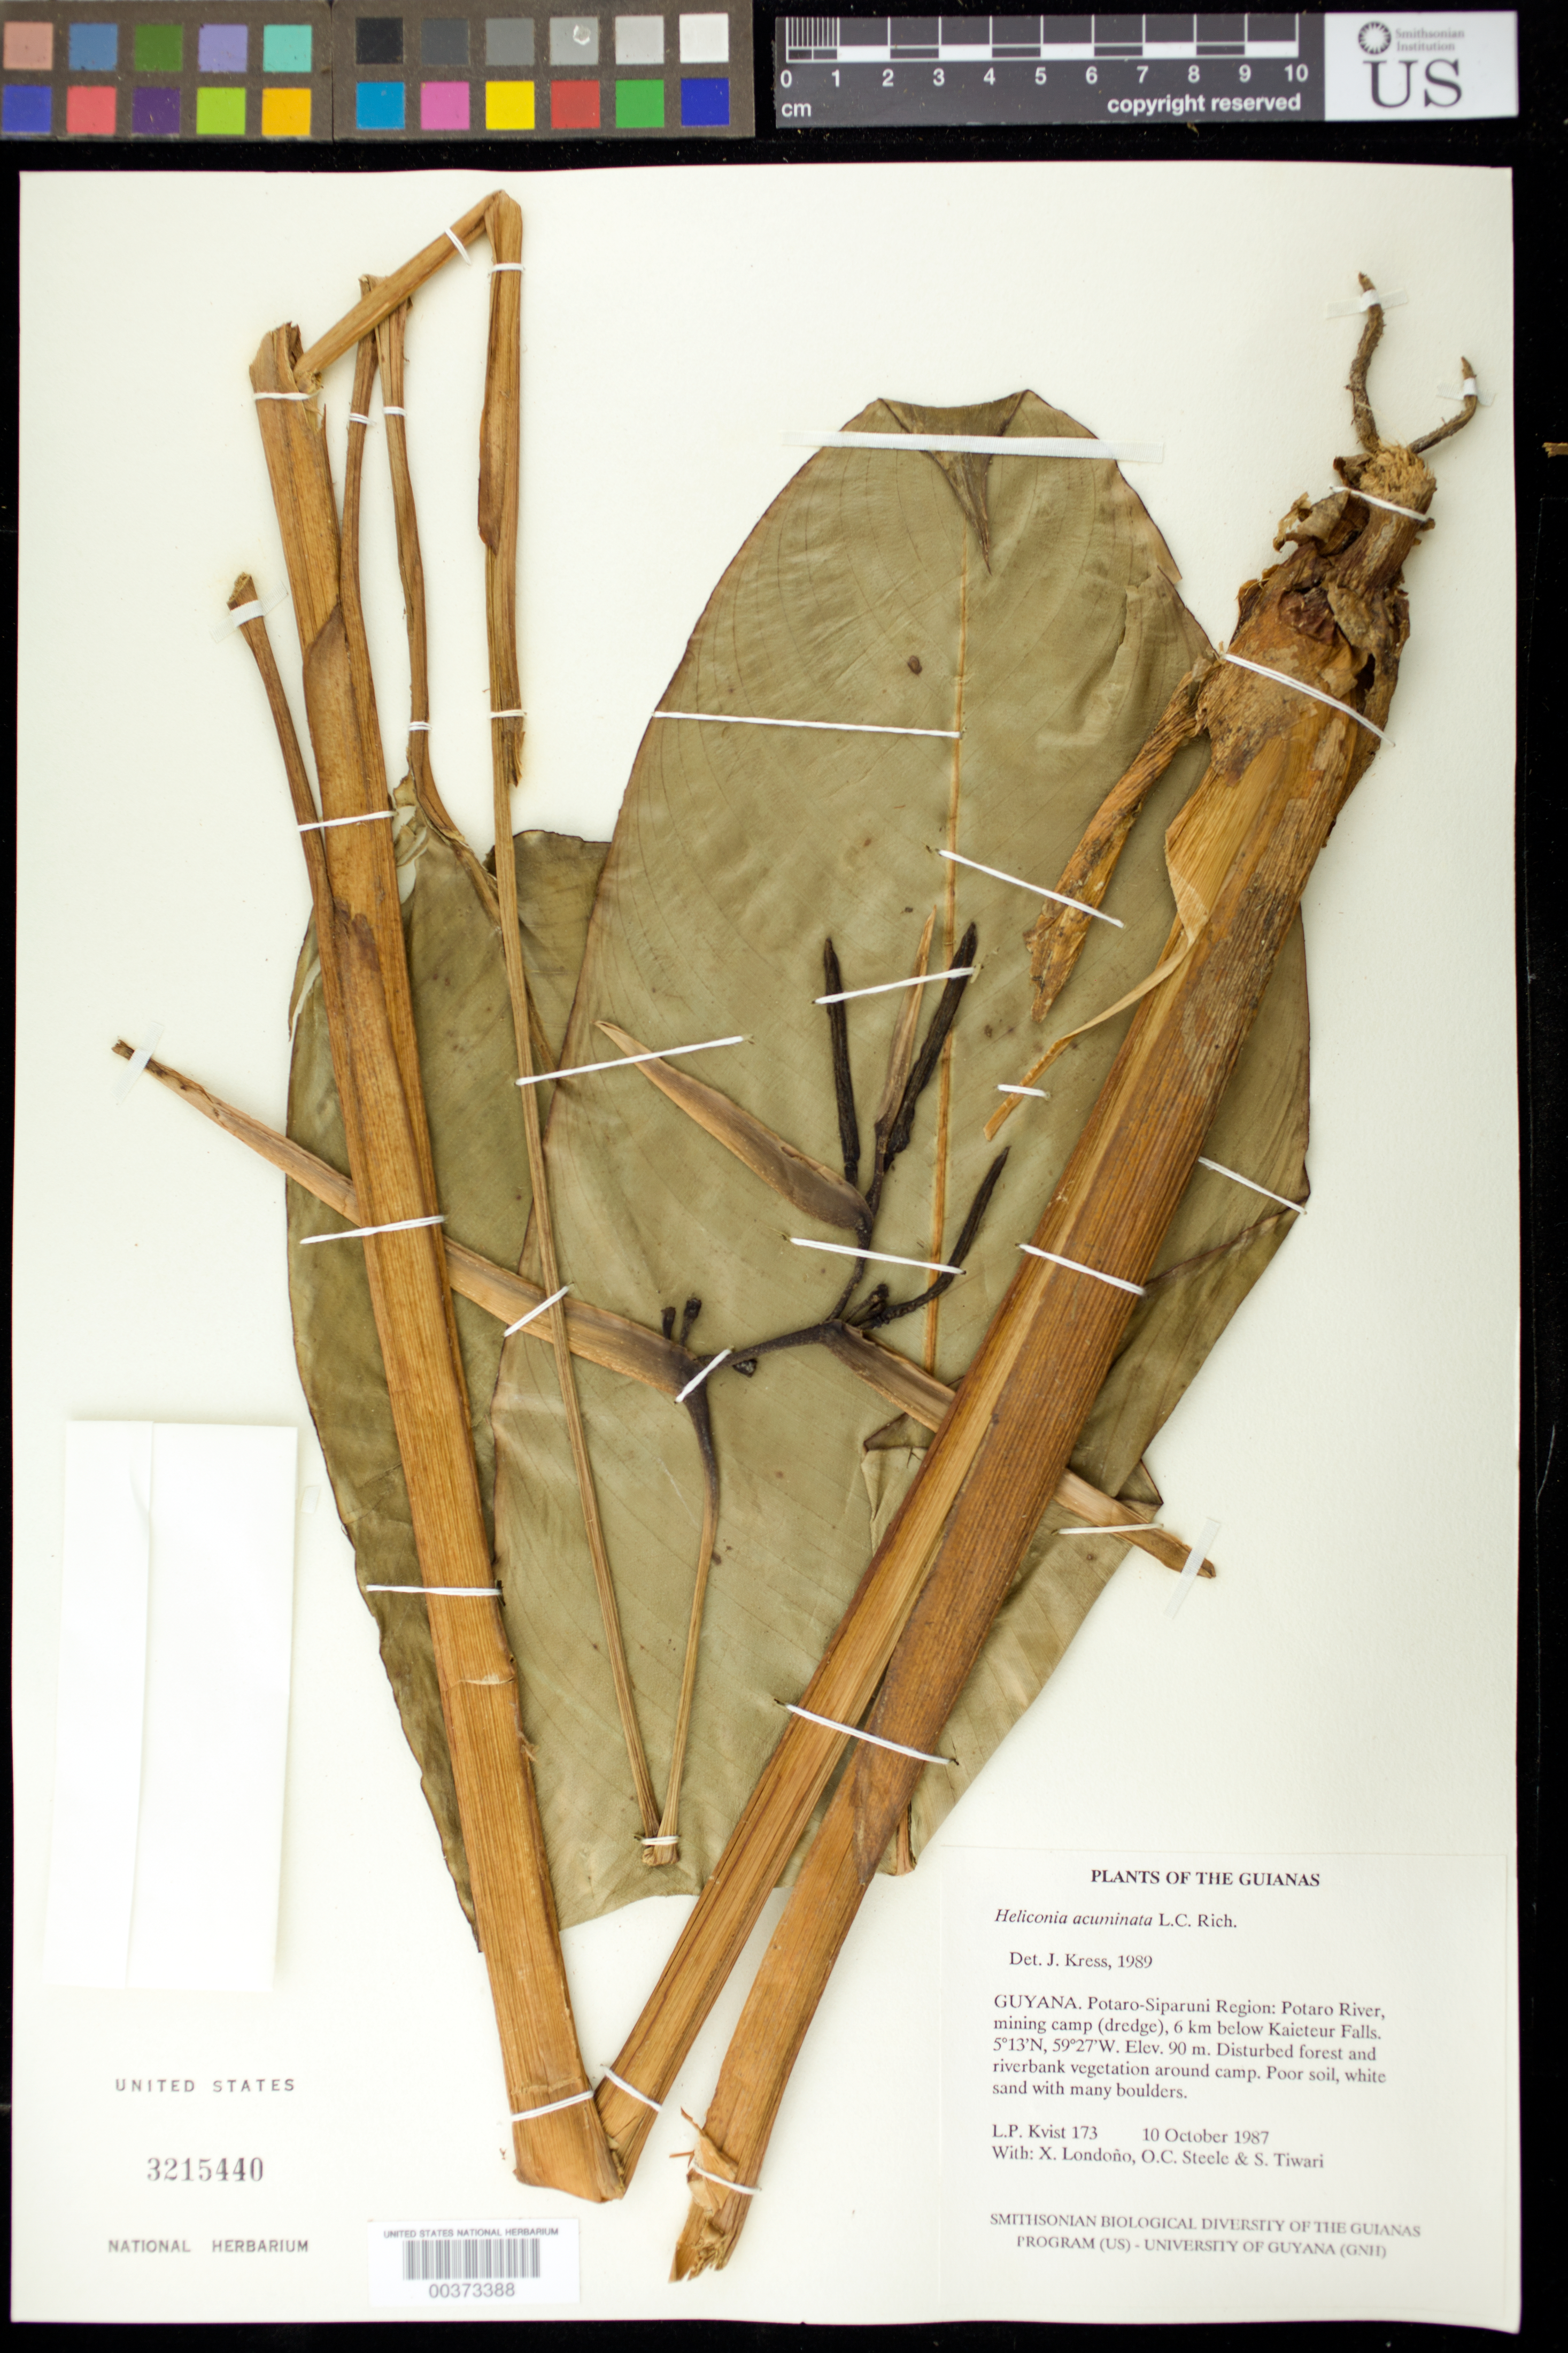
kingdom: Plantae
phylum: Tracheophyta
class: Liliopsida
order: Zingiberales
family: Heliconiaceae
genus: Heliconia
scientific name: Heliconia acuminata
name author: A. Rich.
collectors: L. P. Kvist, X. Londoño, O. C. Steele & S. Tiwari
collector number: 173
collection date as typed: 10 Oct 1987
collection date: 1987-10-10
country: Guyana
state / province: Potaro-Siparuni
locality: Potaro river, mining camp (dredge), 6 km below kaieteur falls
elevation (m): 90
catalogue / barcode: US 3215440